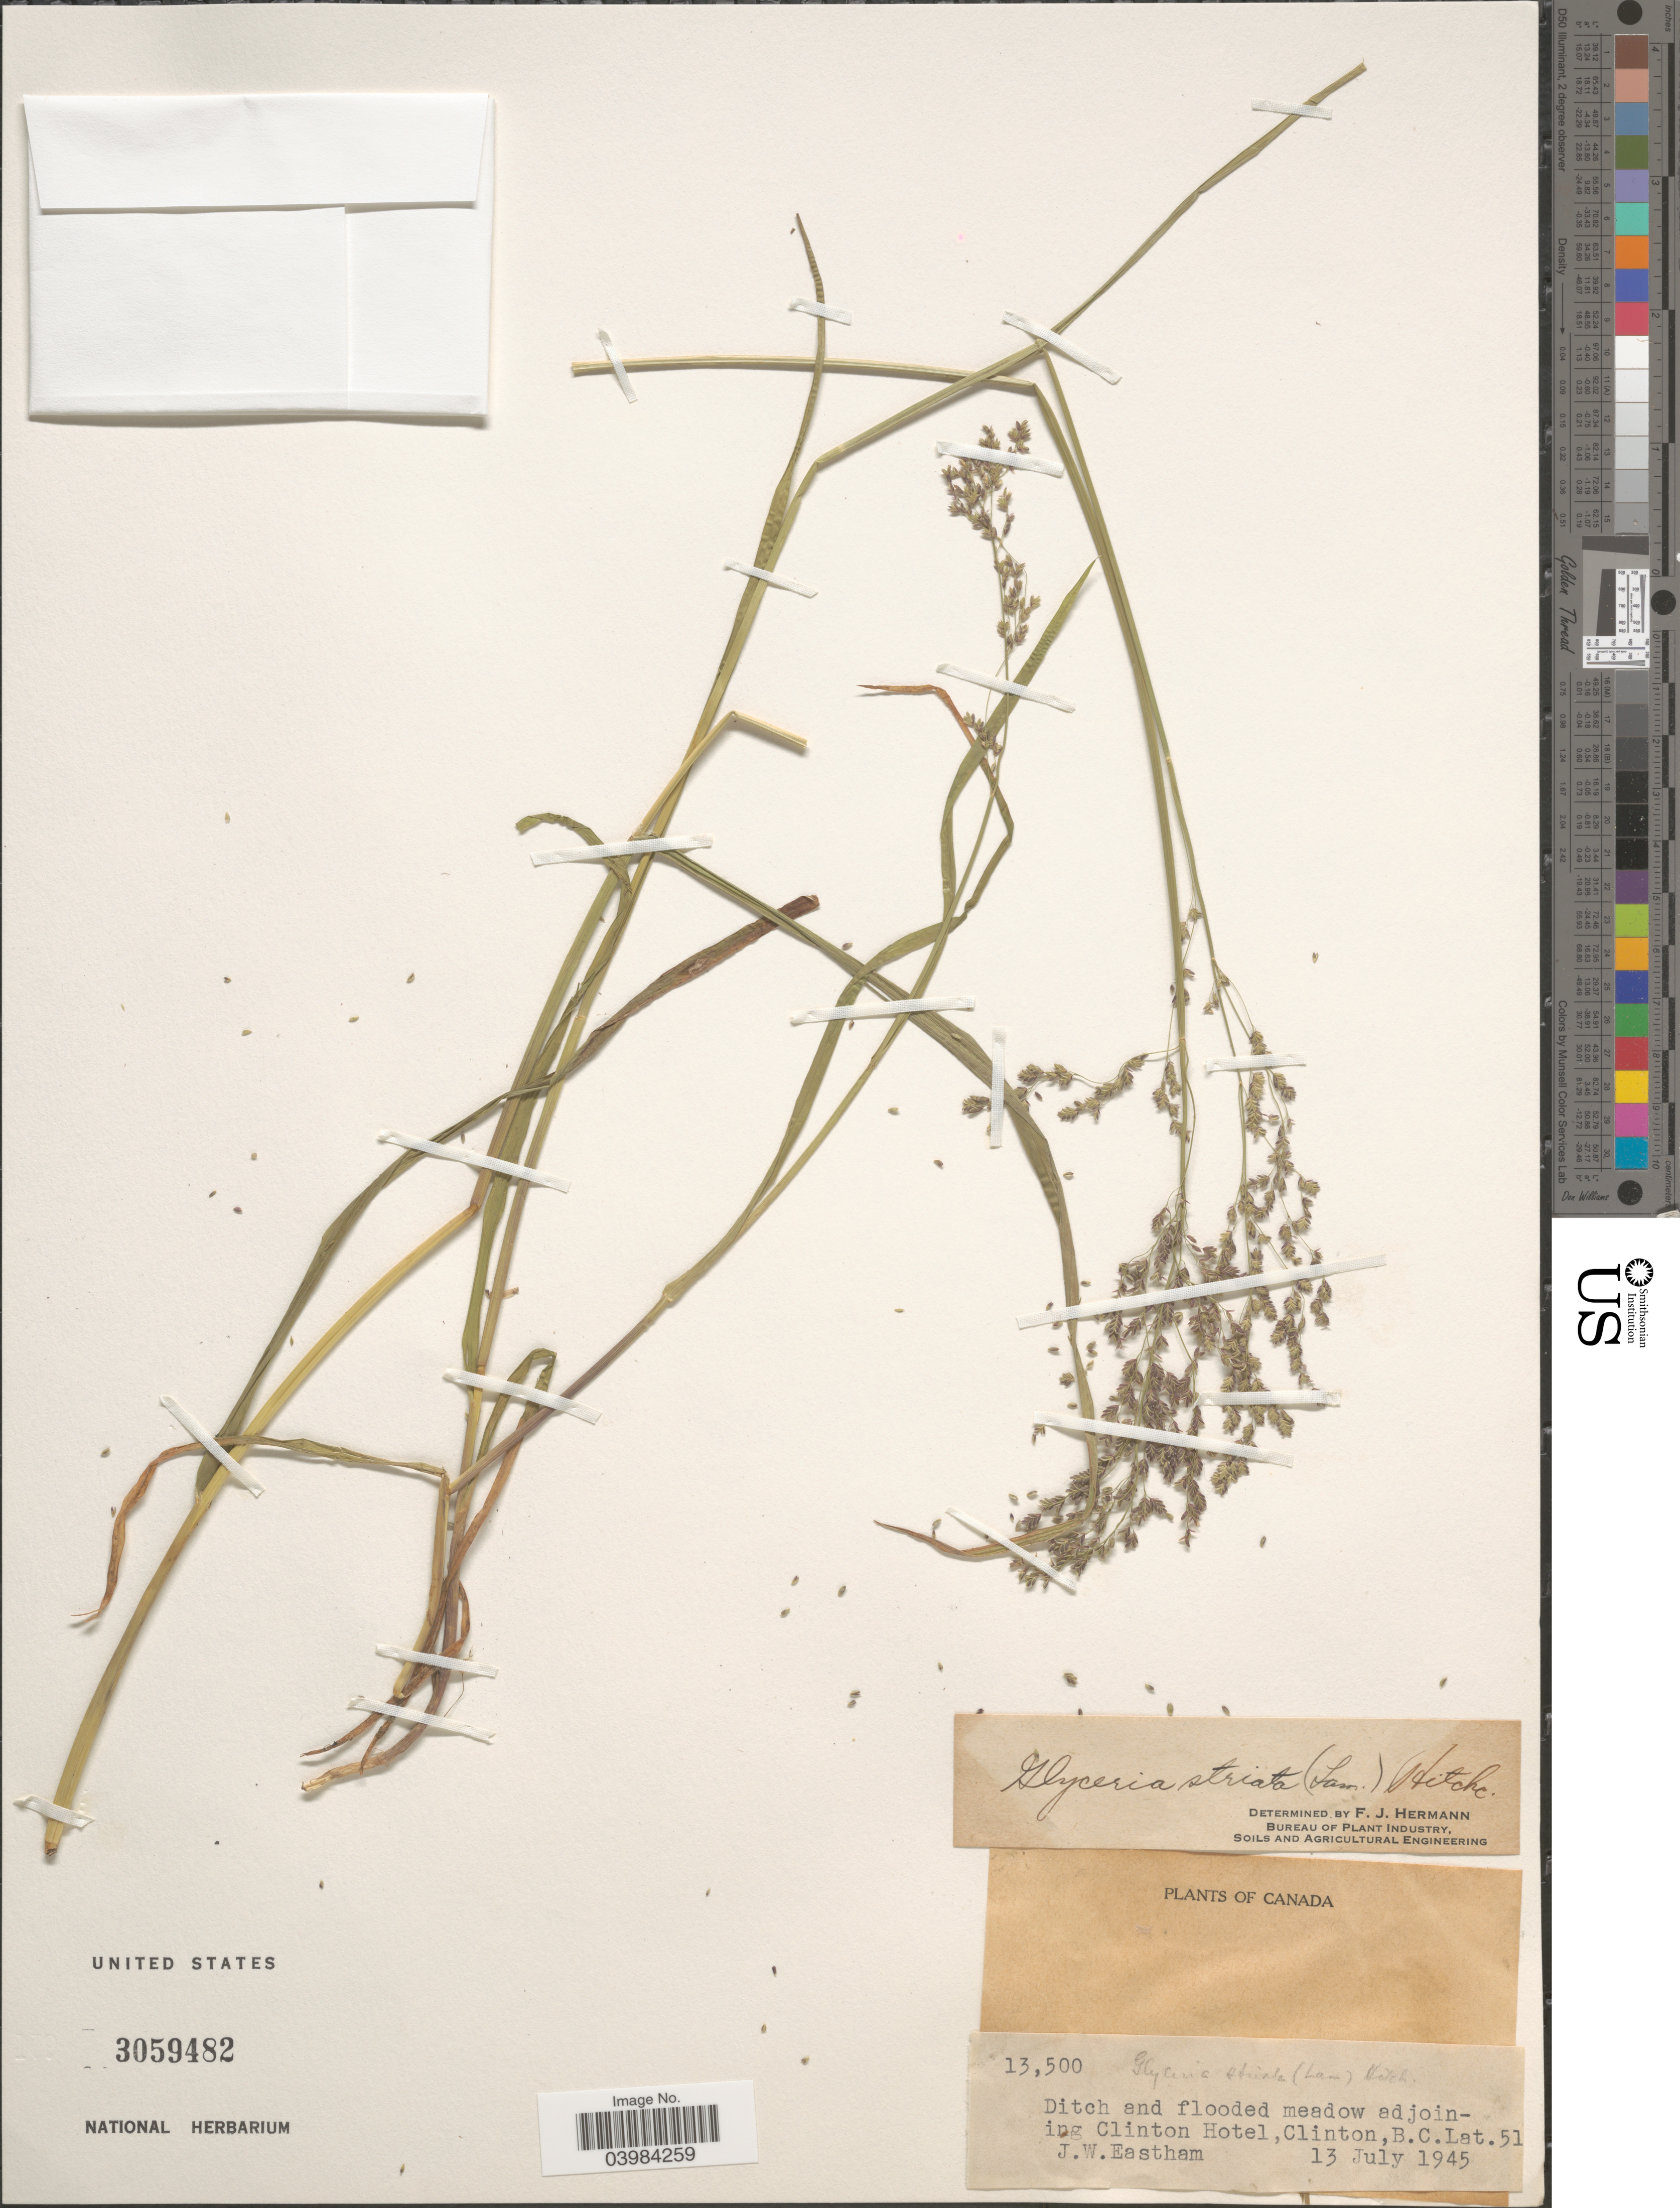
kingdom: Plantae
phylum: Tracheophyta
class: Liliopsida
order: Poales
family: Poaceae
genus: Glyceria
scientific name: Glyceria striata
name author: (Lam.) Hitchc.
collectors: J. Eastham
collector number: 13500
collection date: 1945-07-13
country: Canada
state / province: British Columbia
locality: Ditch and flooded meadow adjoining Clinton Hotel, Clinton.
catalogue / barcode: US 3059482